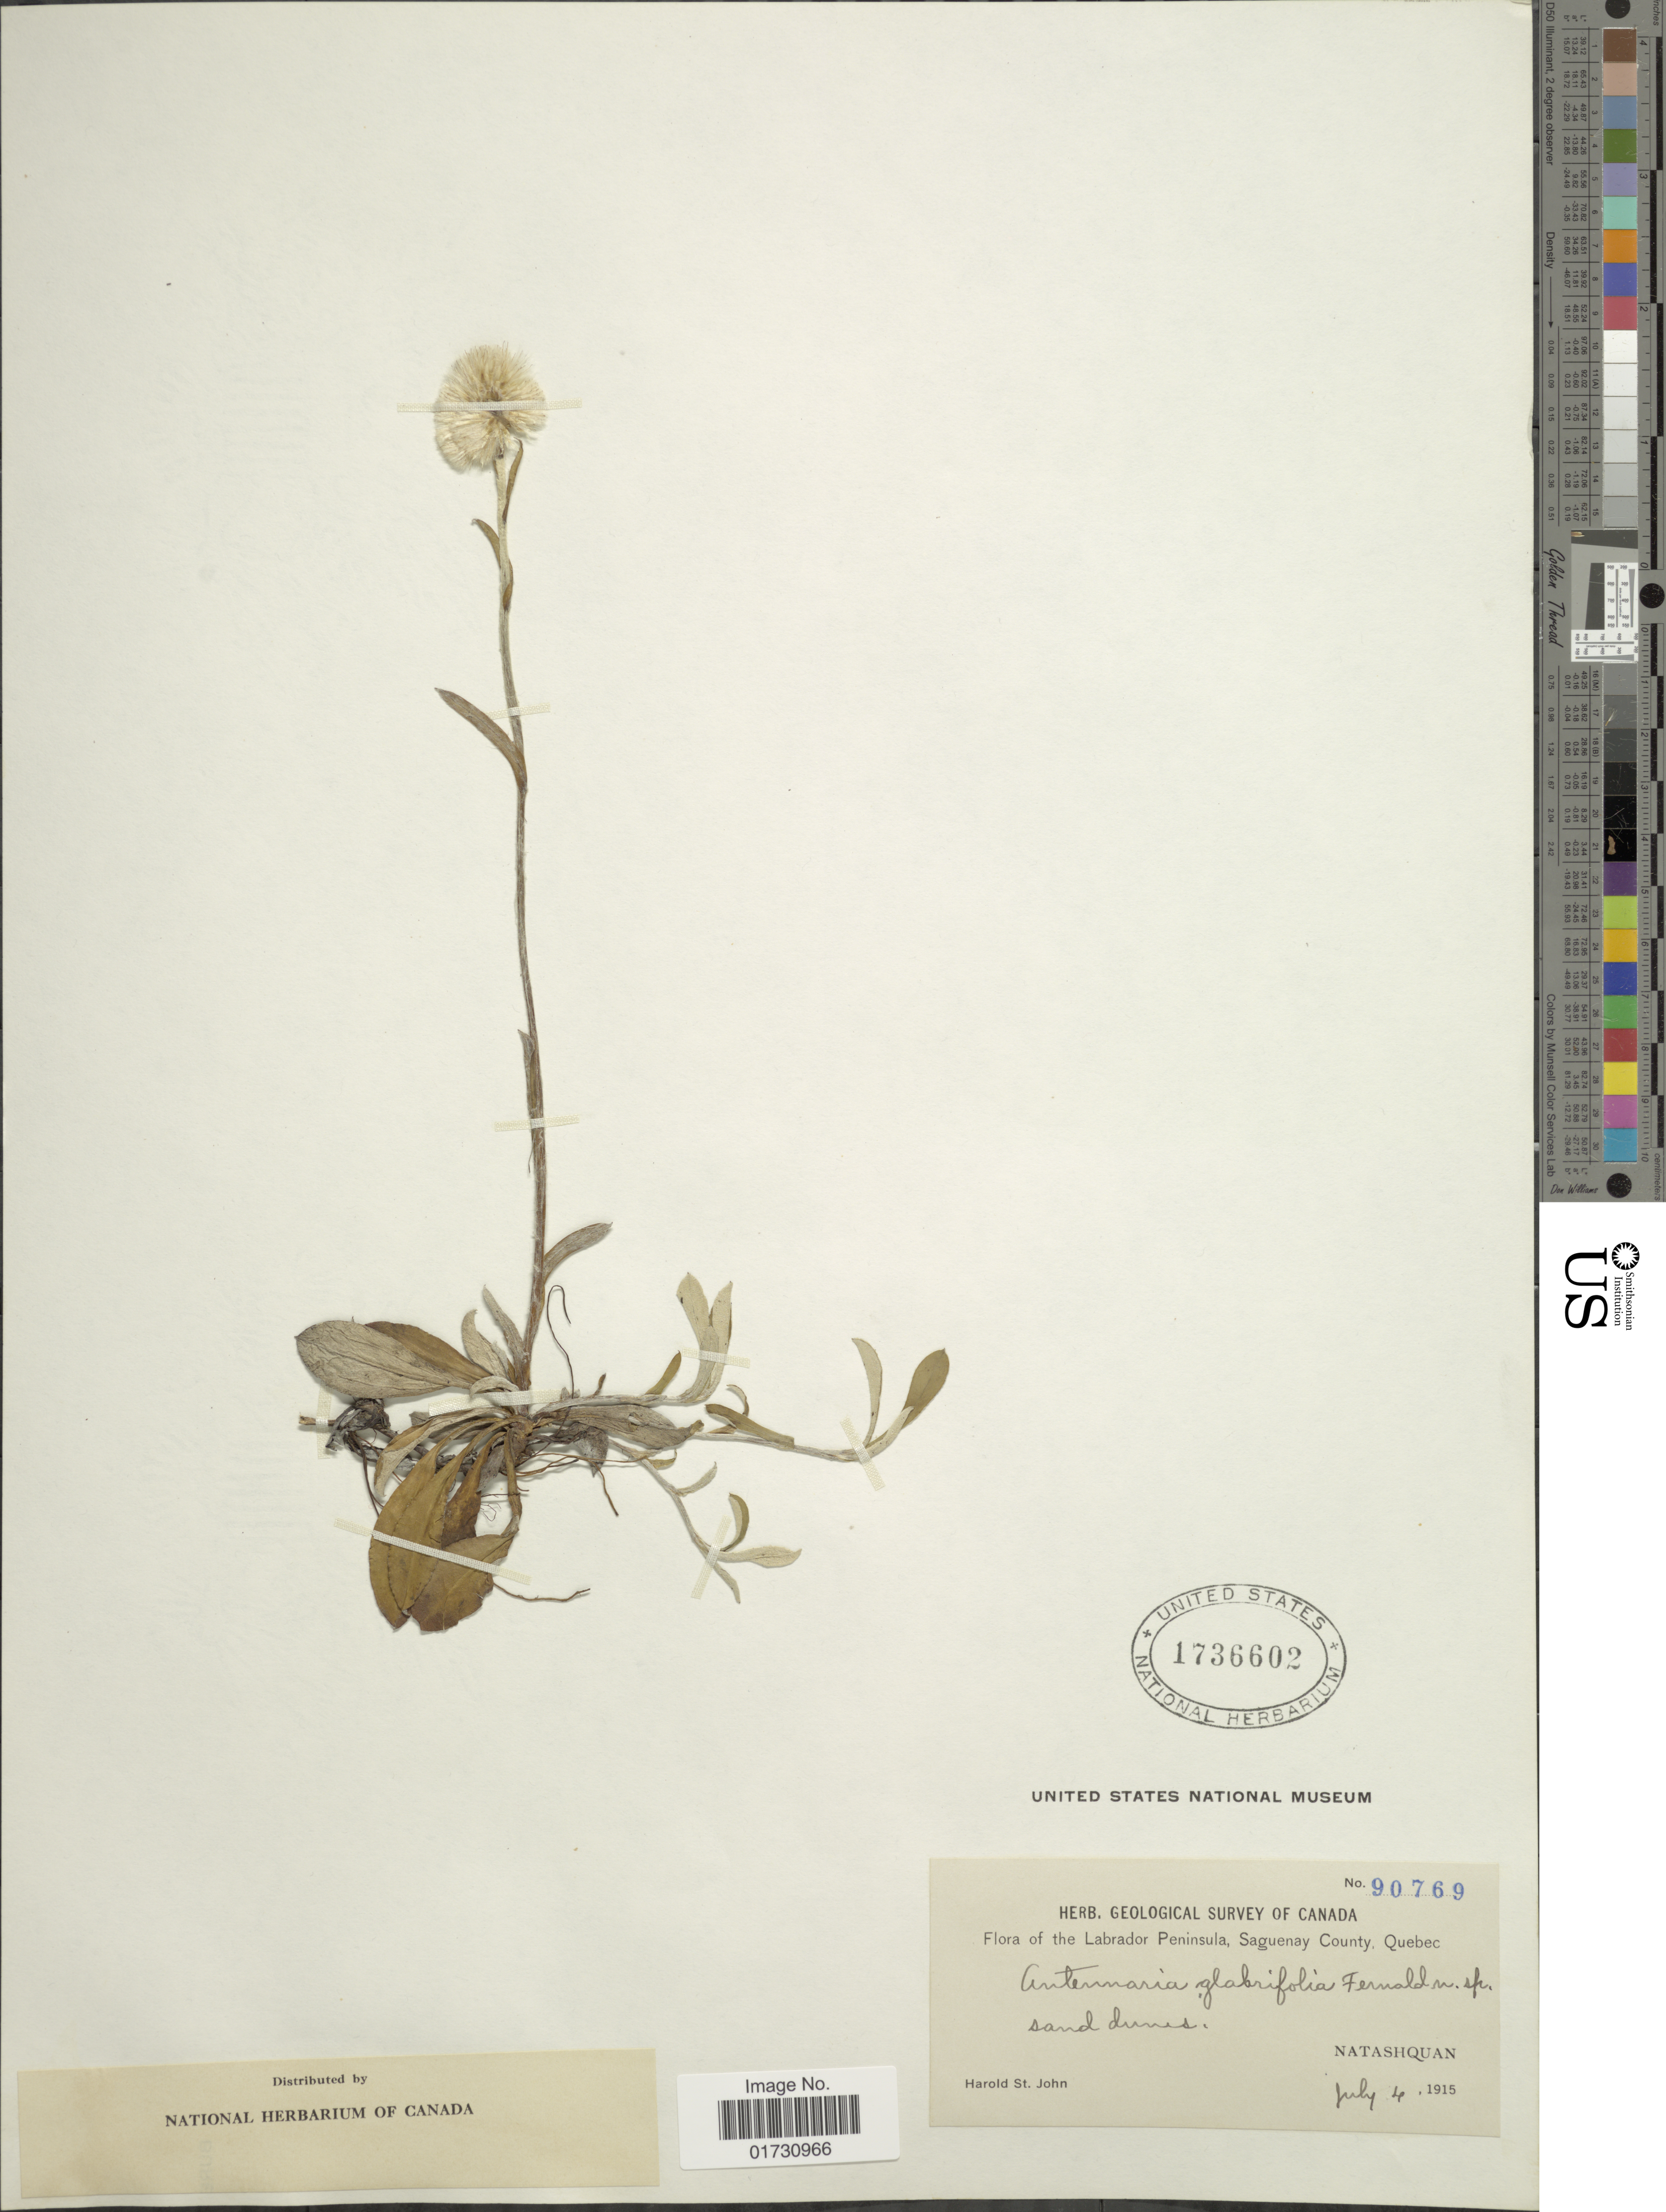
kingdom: Plantae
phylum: Tracheophyta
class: Magnoliopsida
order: Asterales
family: Asteraceae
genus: Antennaria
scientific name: Antennaria glabrifolia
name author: Fernald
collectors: H. St. John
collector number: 90769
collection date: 1915-07-04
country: Canada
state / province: Quebec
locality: The Labrador Peninsula, Saguenay County, natashquan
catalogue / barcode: US 1736602